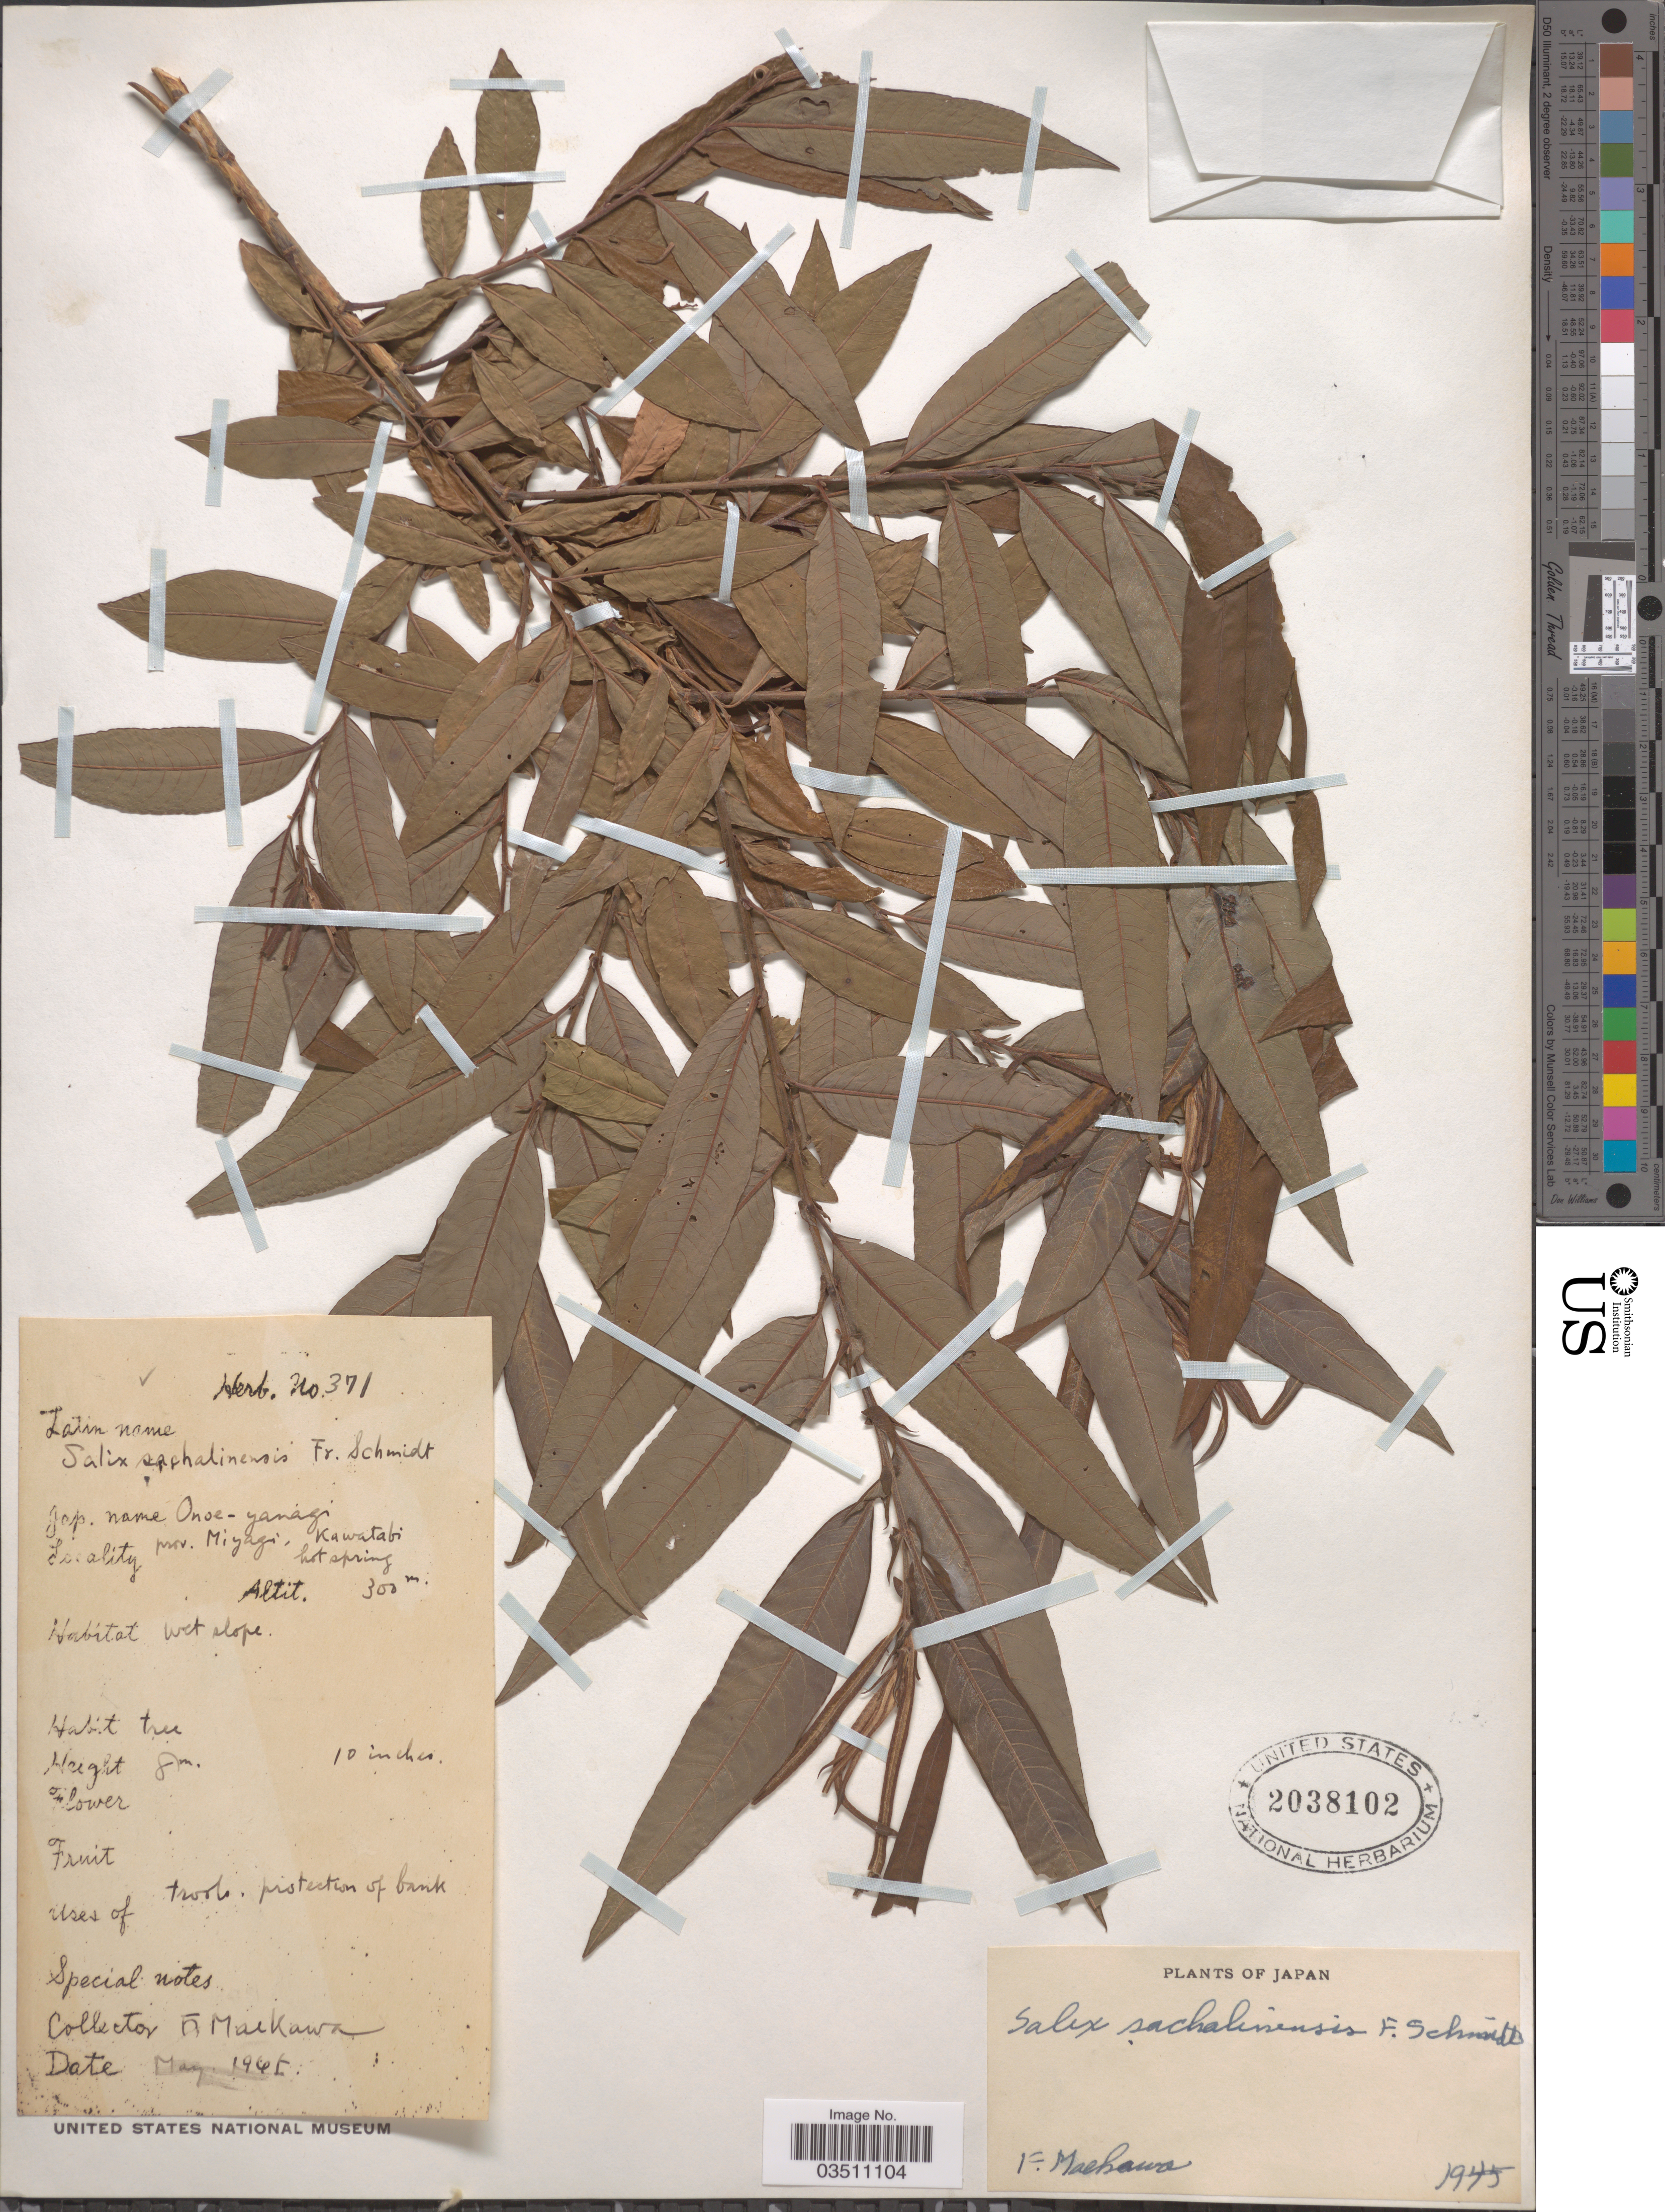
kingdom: Plantae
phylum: Tracheophyta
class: Magnoliopsida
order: Malpighiales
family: Salicaceae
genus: Salix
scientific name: Salix sachalinensis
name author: F. Schmidt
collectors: F. Maekawa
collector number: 371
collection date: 1945-05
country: Japan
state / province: Miyagi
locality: Kawatabi hot spring.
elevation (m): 300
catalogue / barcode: US 2038102